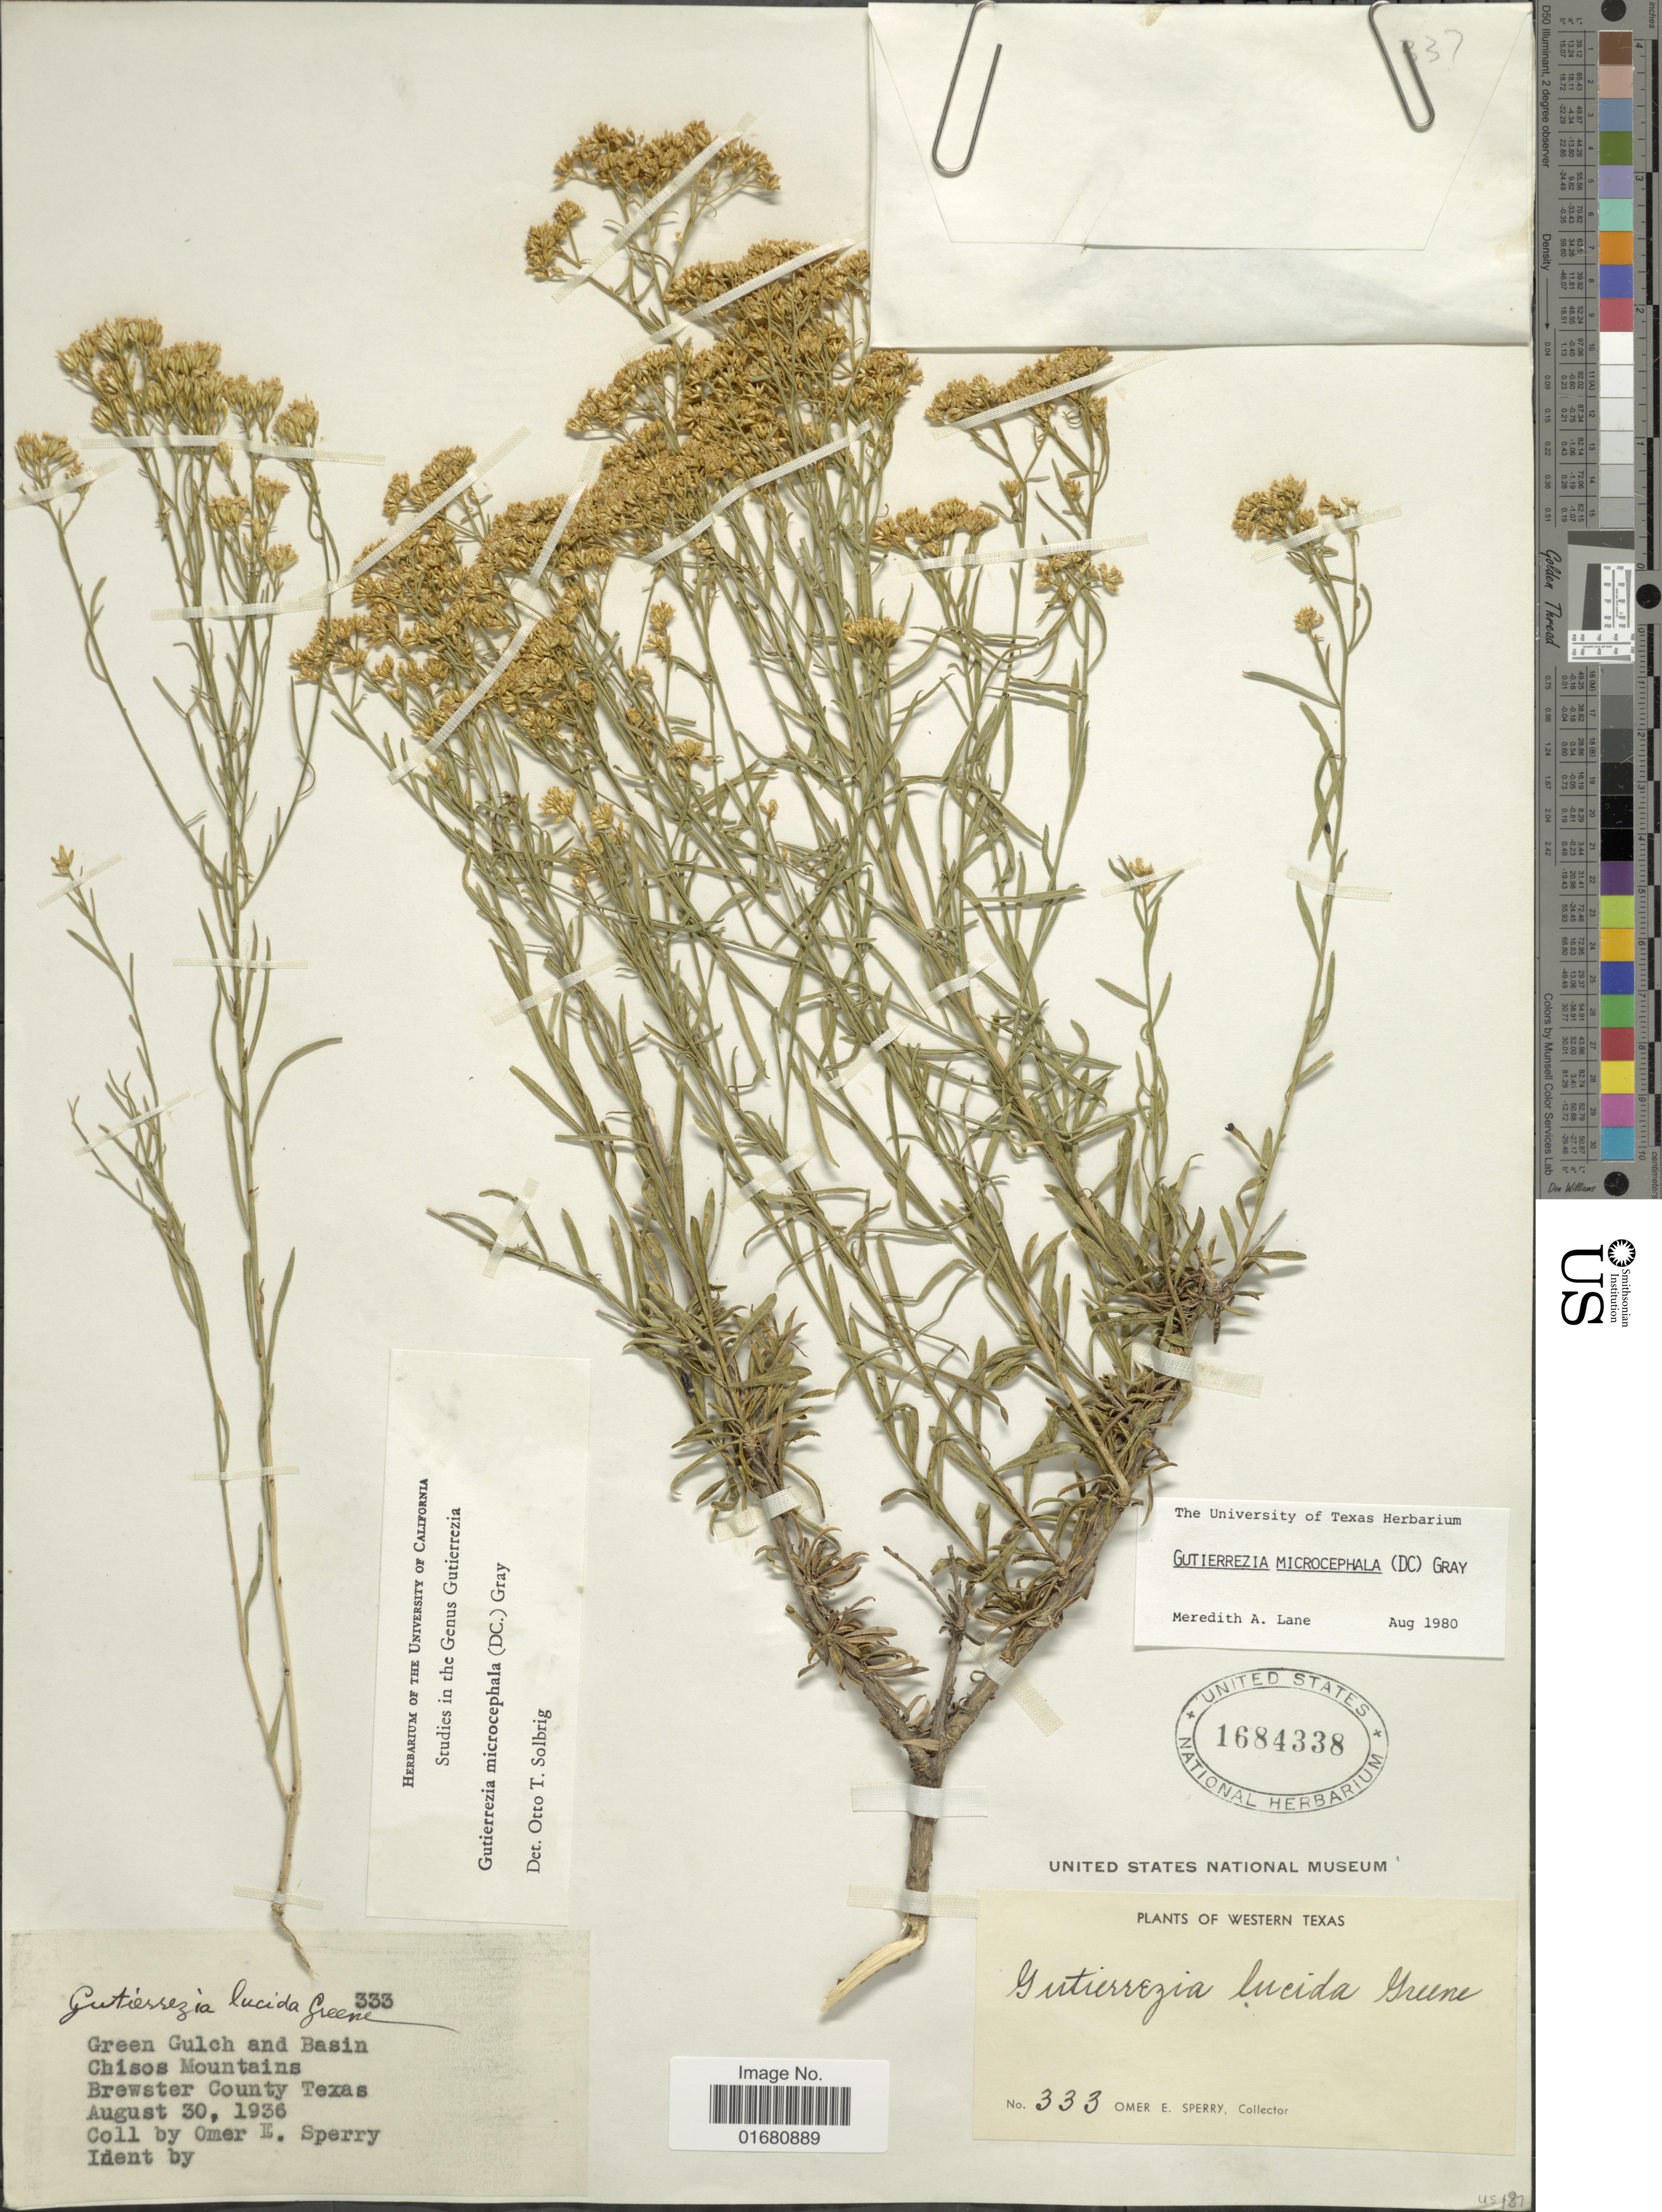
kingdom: Plantae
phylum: Tracheophyta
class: Magnoliopsida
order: Asterales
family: Asteraceae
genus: Gutierrezia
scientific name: Gutierrezia microcephala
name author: (DC.) A. Gray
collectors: O. E. Sperry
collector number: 333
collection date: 1936-08-30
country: United States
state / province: Texas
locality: Western Texas, Green Gulch and Basin, Chisos Mountains, Brewster County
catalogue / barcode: US 1684338